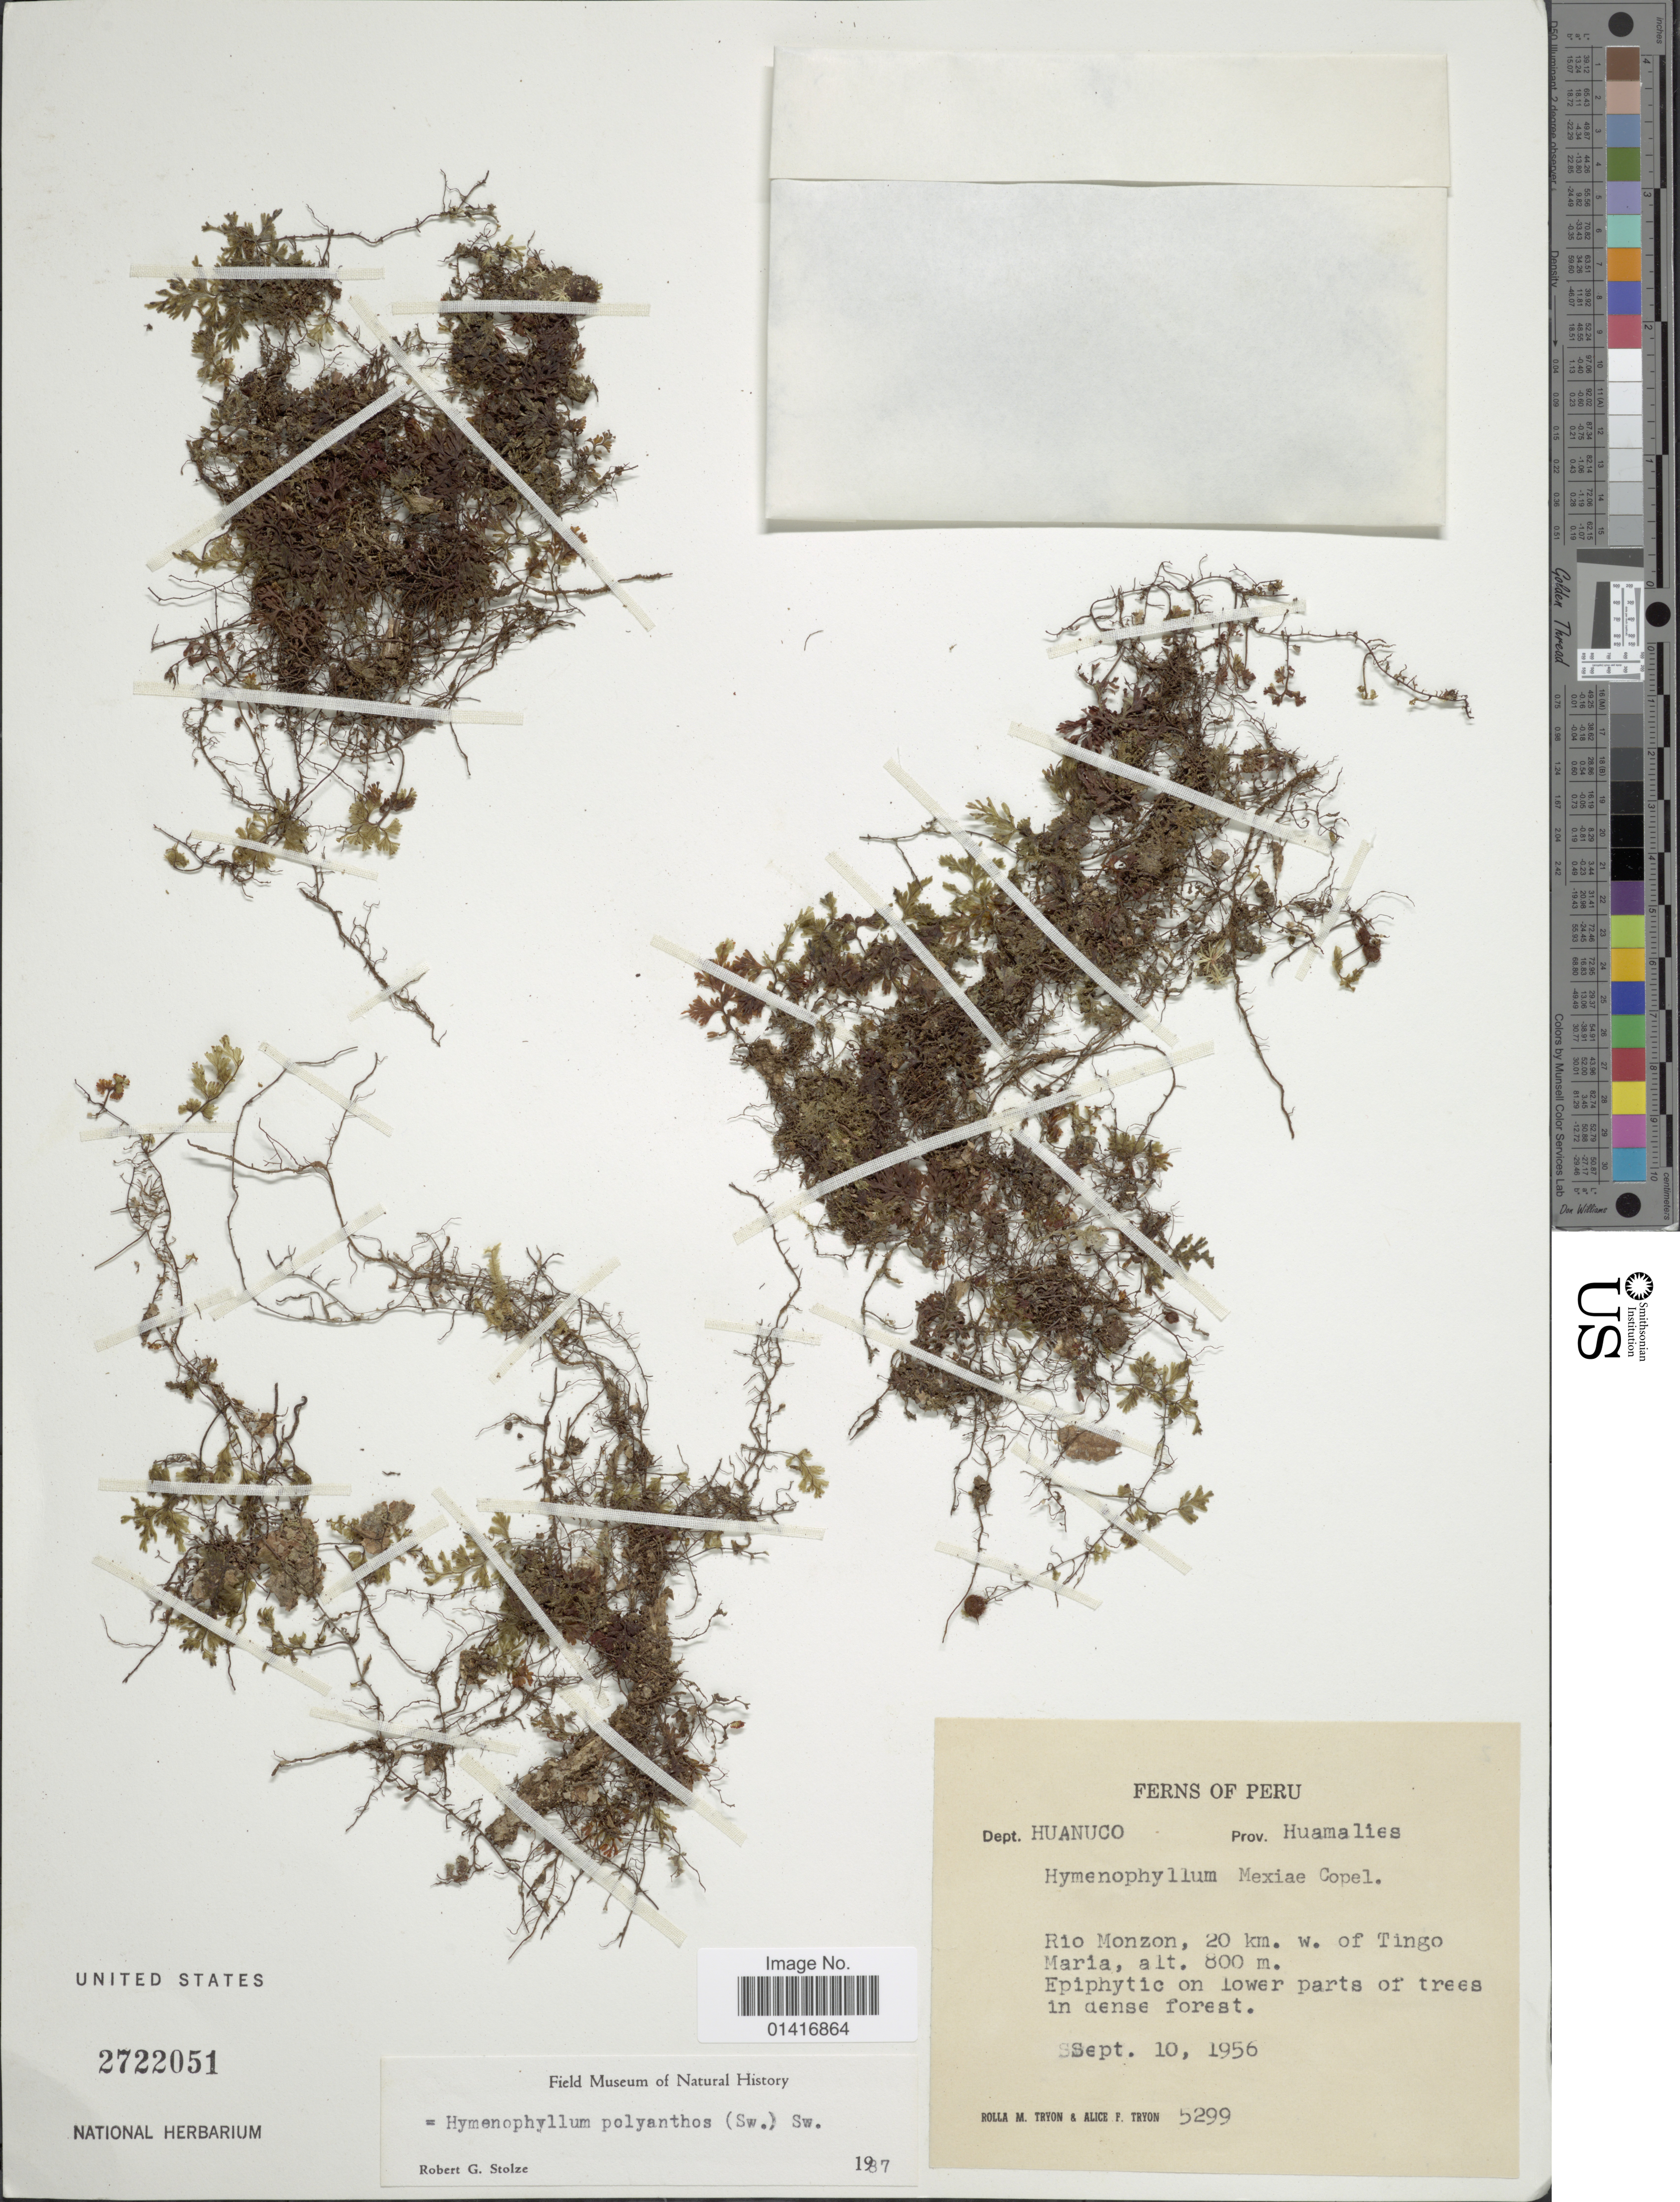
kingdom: Plantae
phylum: Tracheophyta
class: Polypodiopsida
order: Hymenophyllales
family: Hymenophyllaceae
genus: Hymenophyllum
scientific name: Hymenophyllum polyanthos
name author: (Sw.) Sw.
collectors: R. M. Tryon & A. F. Tryon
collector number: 5299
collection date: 1956-09-10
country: Peru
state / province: Huánuco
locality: Prov. Huamalies. Rio Monzon, 20 km. w. of Tingo Maria.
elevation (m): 800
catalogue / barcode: US 2722051